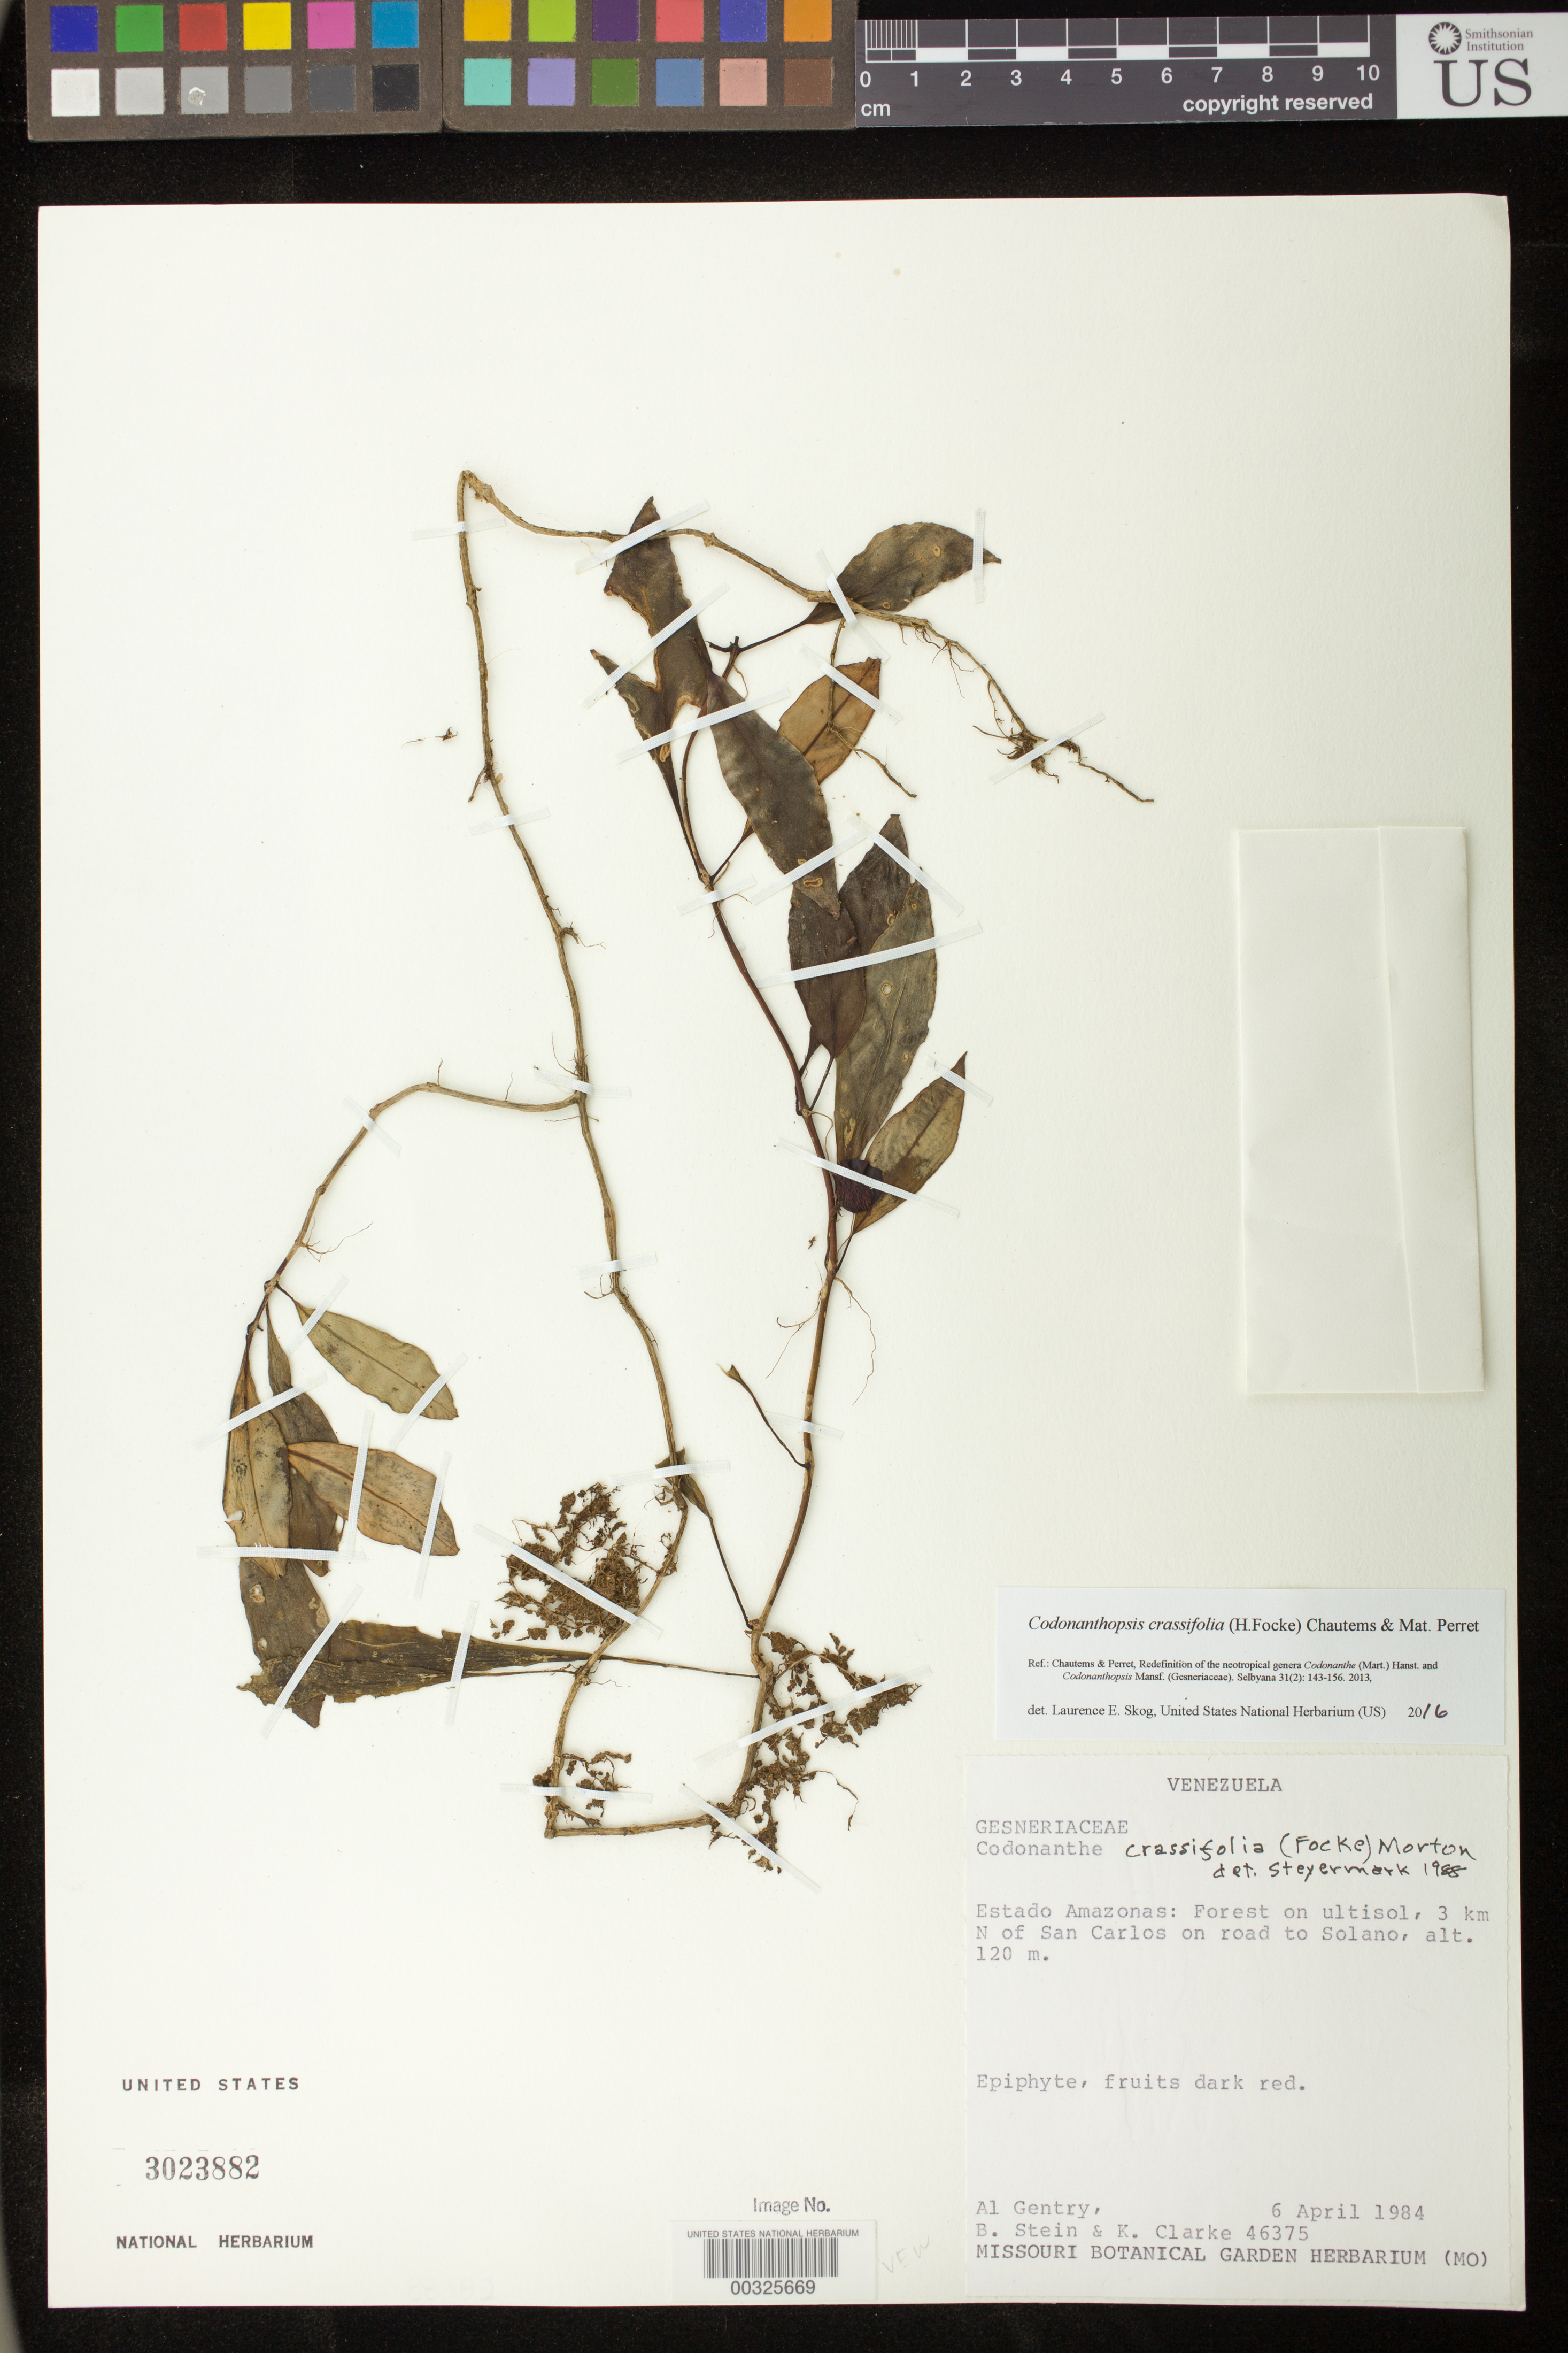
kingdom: Plantae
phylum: Tracheophyta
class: Magnoliopsida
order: Lamiales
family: Gesneriaceae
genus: Codonanthopsis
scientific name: Codonanthopsis crassifolia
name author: (H. Focke) Chautems & Mat.Perret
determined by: Skog, Laurence E.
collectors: A. H. Gentry, B. A. Stein & K. Clarke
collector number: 46375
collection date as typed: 06 Apr 1984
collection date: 1984-04-06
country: Venezuela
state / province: Amazonas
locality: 3 km N of San Carlos on road to Solano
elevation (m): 120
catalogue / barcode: US 3023882